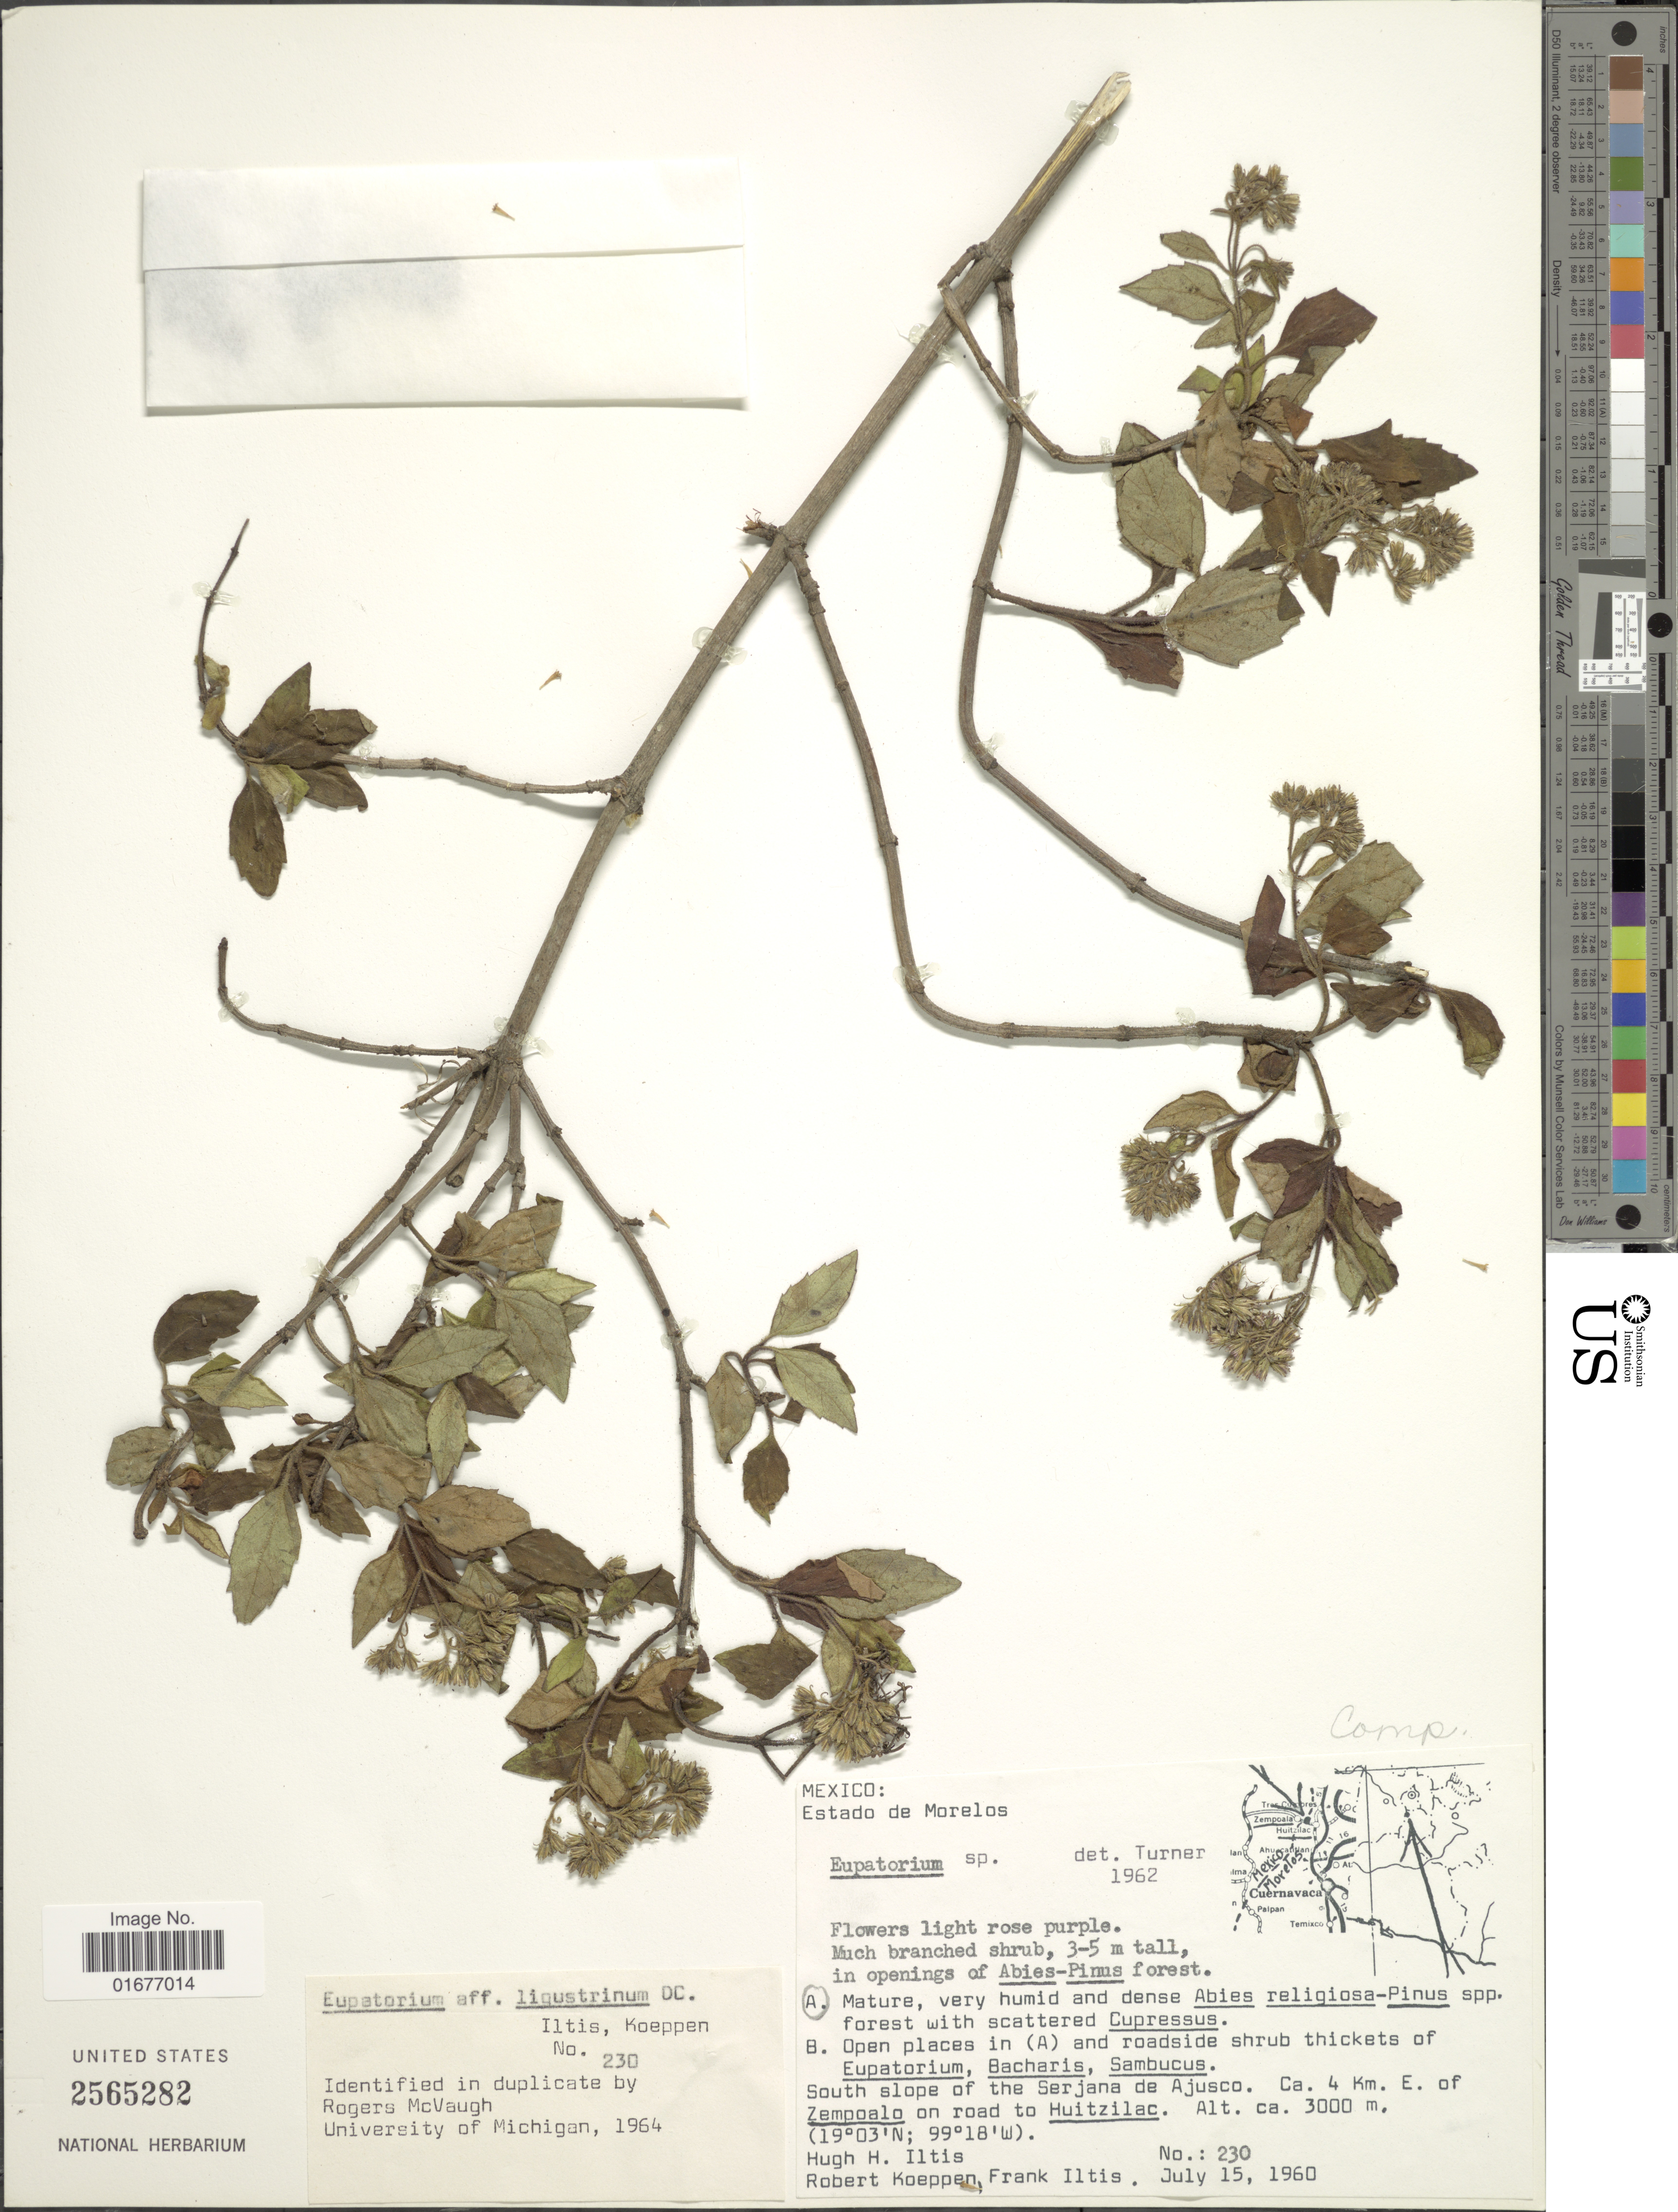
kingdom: Plantae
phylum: Tracheophyta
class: Magnoliopsida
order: Asterales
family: Asteraceae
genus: Ageratina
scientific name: Ageratina sp.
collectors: R. C. Koeppen & F. S. Iltis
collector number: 230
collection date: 1960-07-15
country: Mexico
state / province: Morelos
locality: South slope of the Serjana de Ajusco, Ca. 4 Km. E. of Zempoalo on road to Huitzilac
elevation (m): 3000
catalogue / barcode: US 2565282